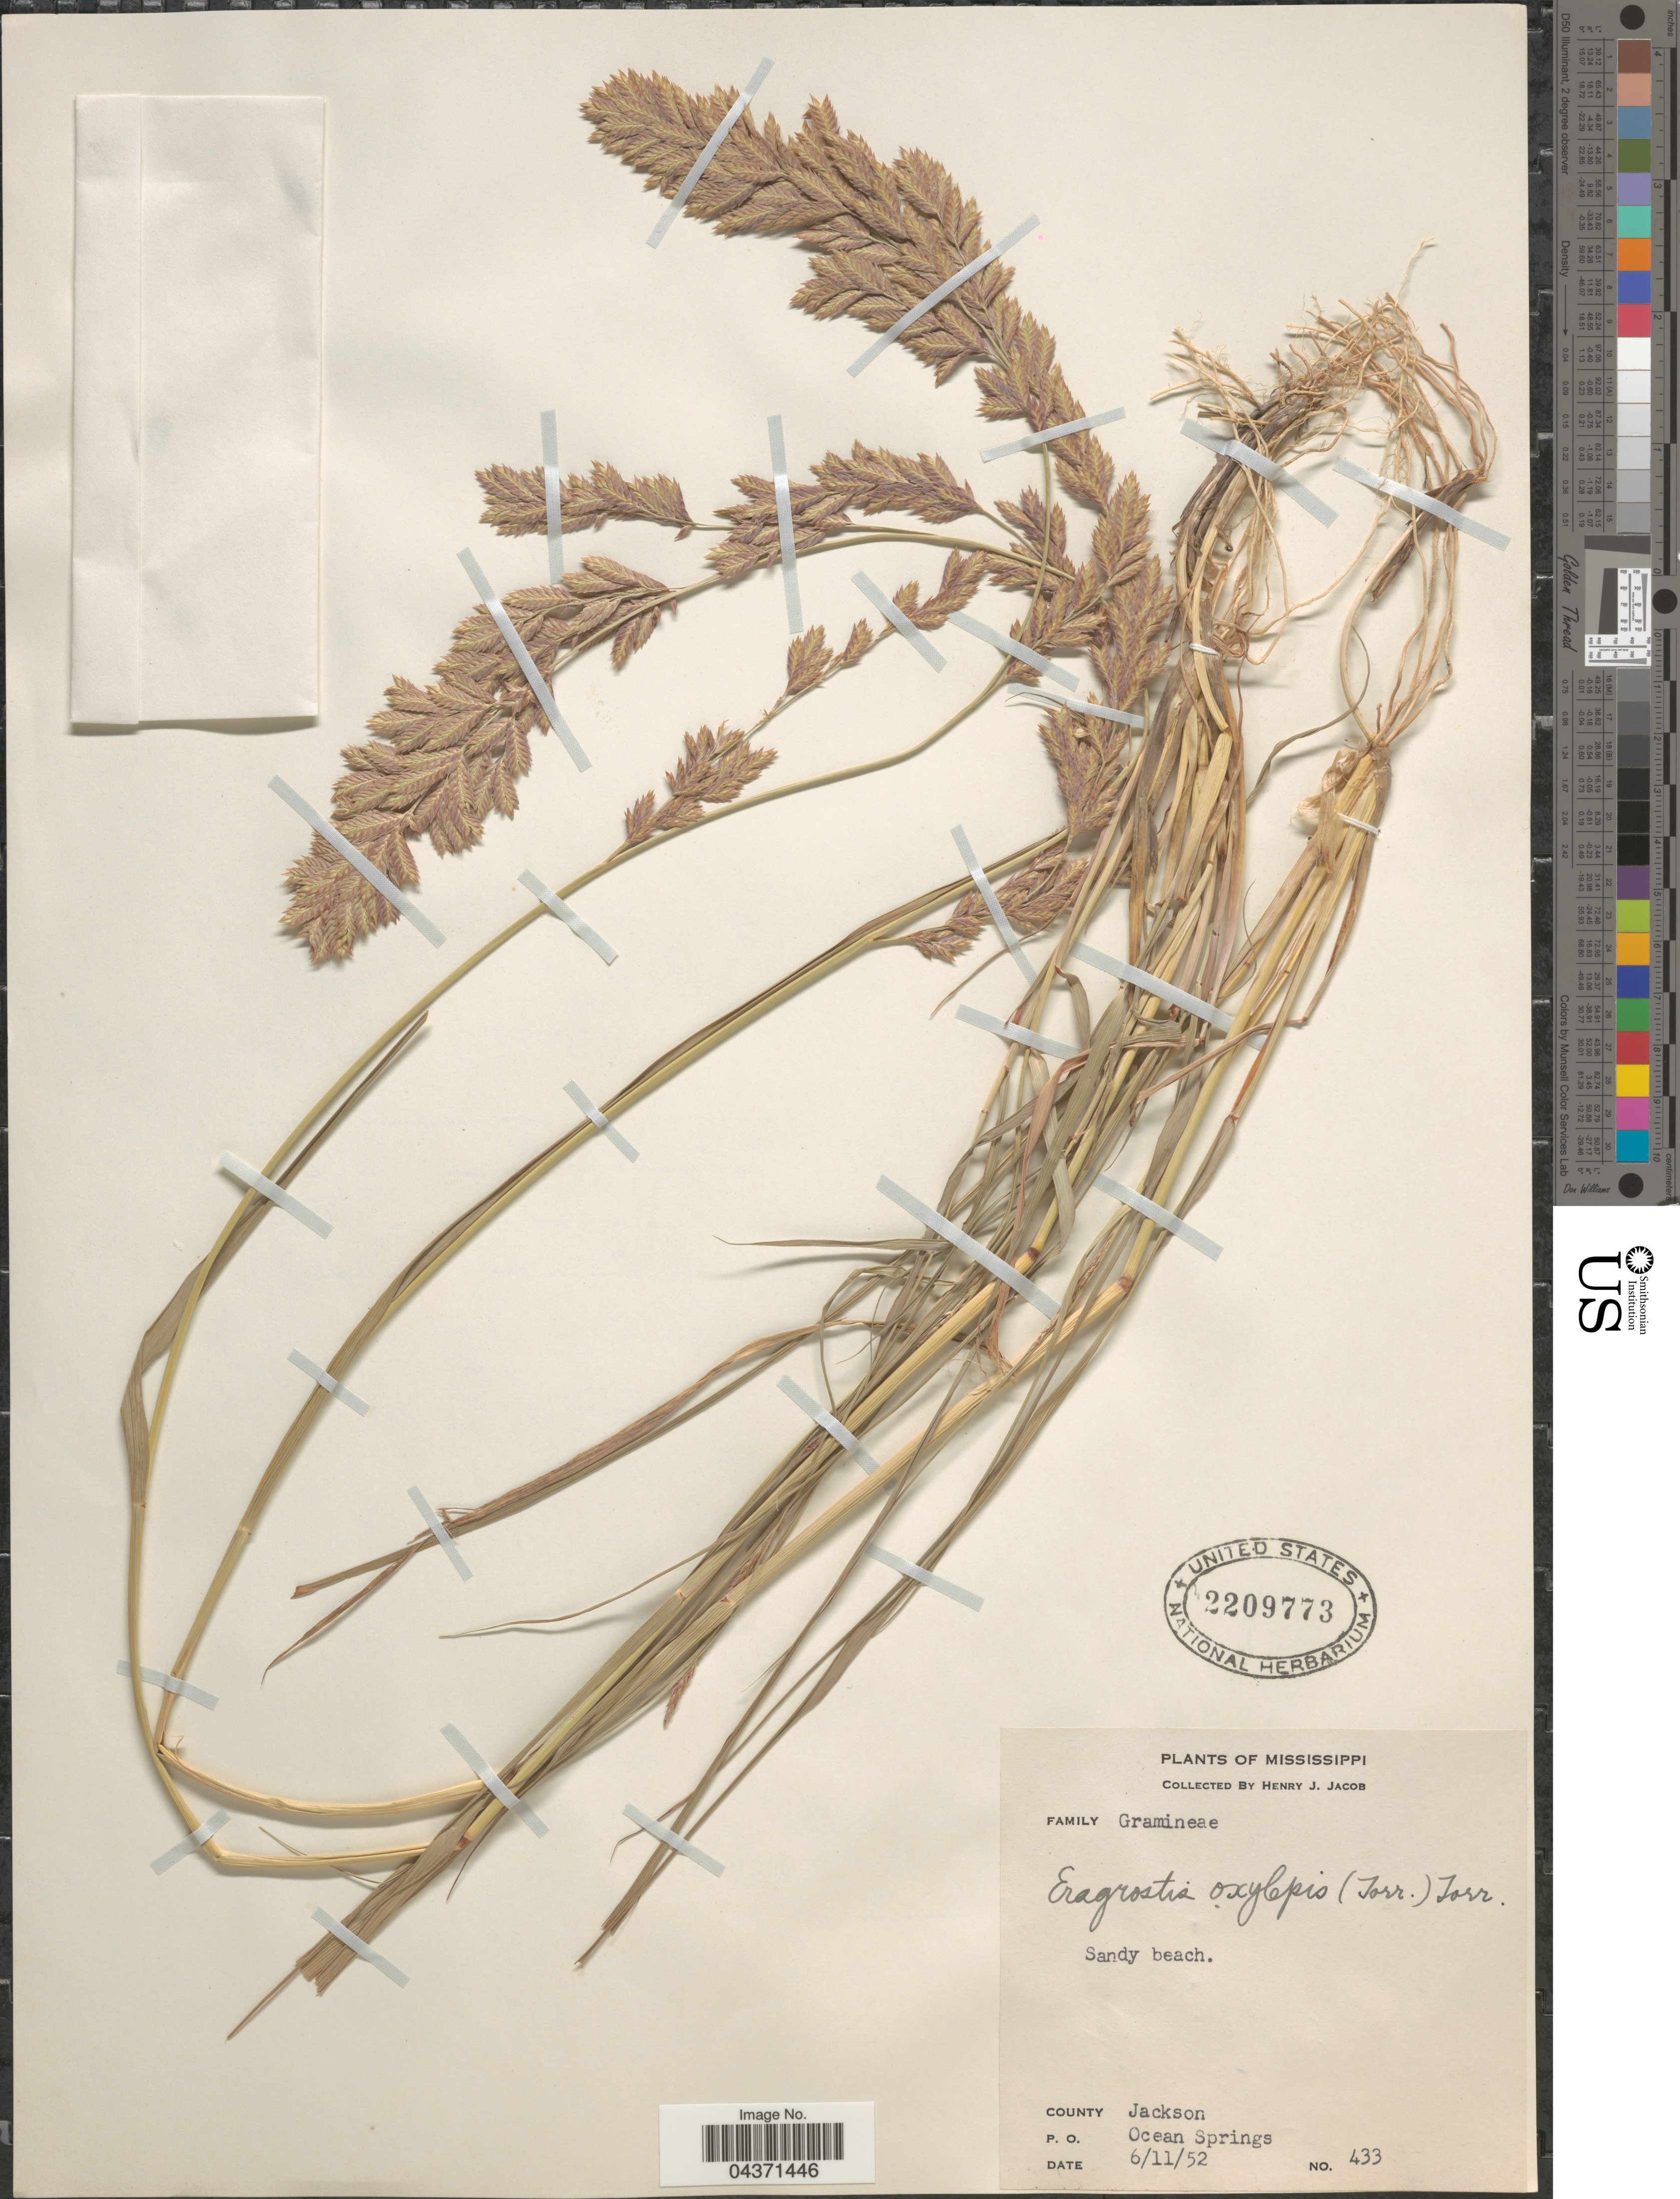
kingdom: Plantae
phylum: Tracheophyta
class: Liliopsida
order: Poales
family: Poaceae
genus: Eragrostis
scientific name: Eragrostis secundiflora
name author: J. Presl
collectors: H. Jacob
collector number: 433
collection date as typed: Transcribed d/m/y: 11/6/52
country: United States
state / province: Mississippi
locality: County Jackson. P. O. Ocean Springs.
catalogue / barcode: US 2209773